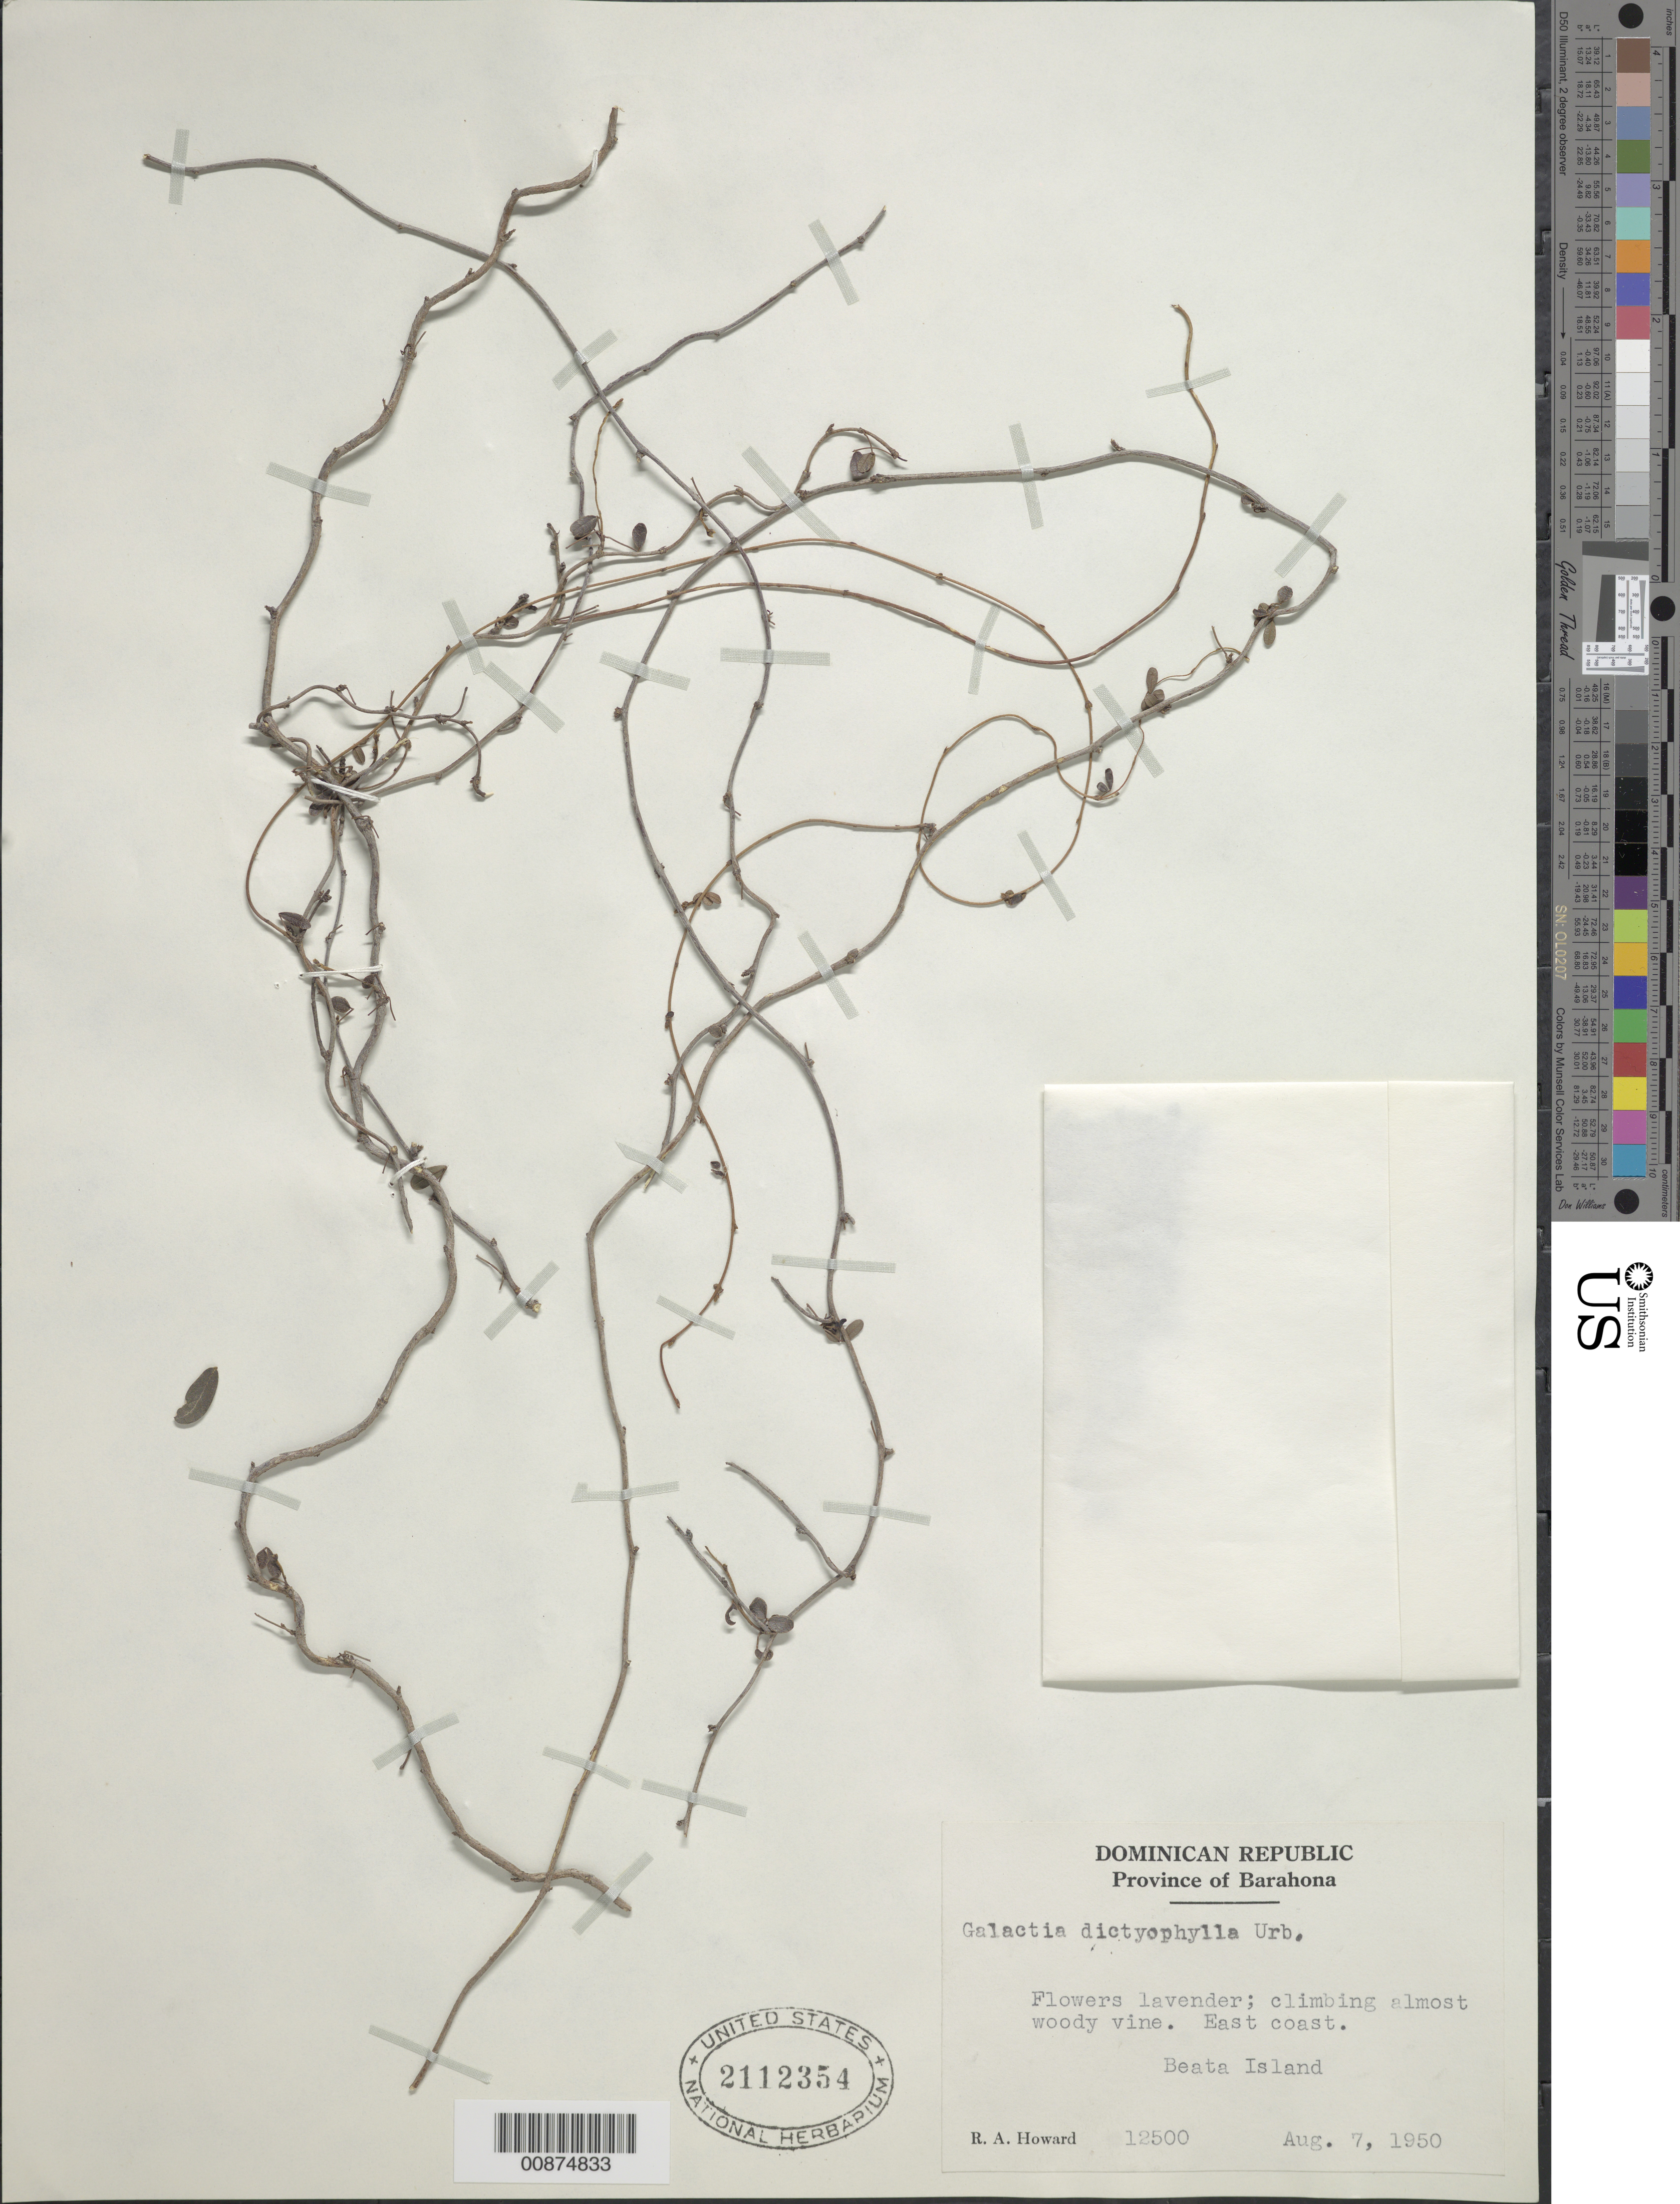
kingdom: Plantae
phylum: Tracheophyta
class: Magnoliopsida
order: Fabales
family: Fabaceae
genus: Galactia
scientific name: Galactia dictyophylla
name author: Urb.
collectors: R. A. Howard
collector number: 12500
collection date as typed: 07 Aug 1950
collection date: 1950-08-07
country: Dominican Republic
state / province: Barahona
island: Isla Beata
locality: East Coast. Isla Beata.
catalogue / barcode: US 2112354